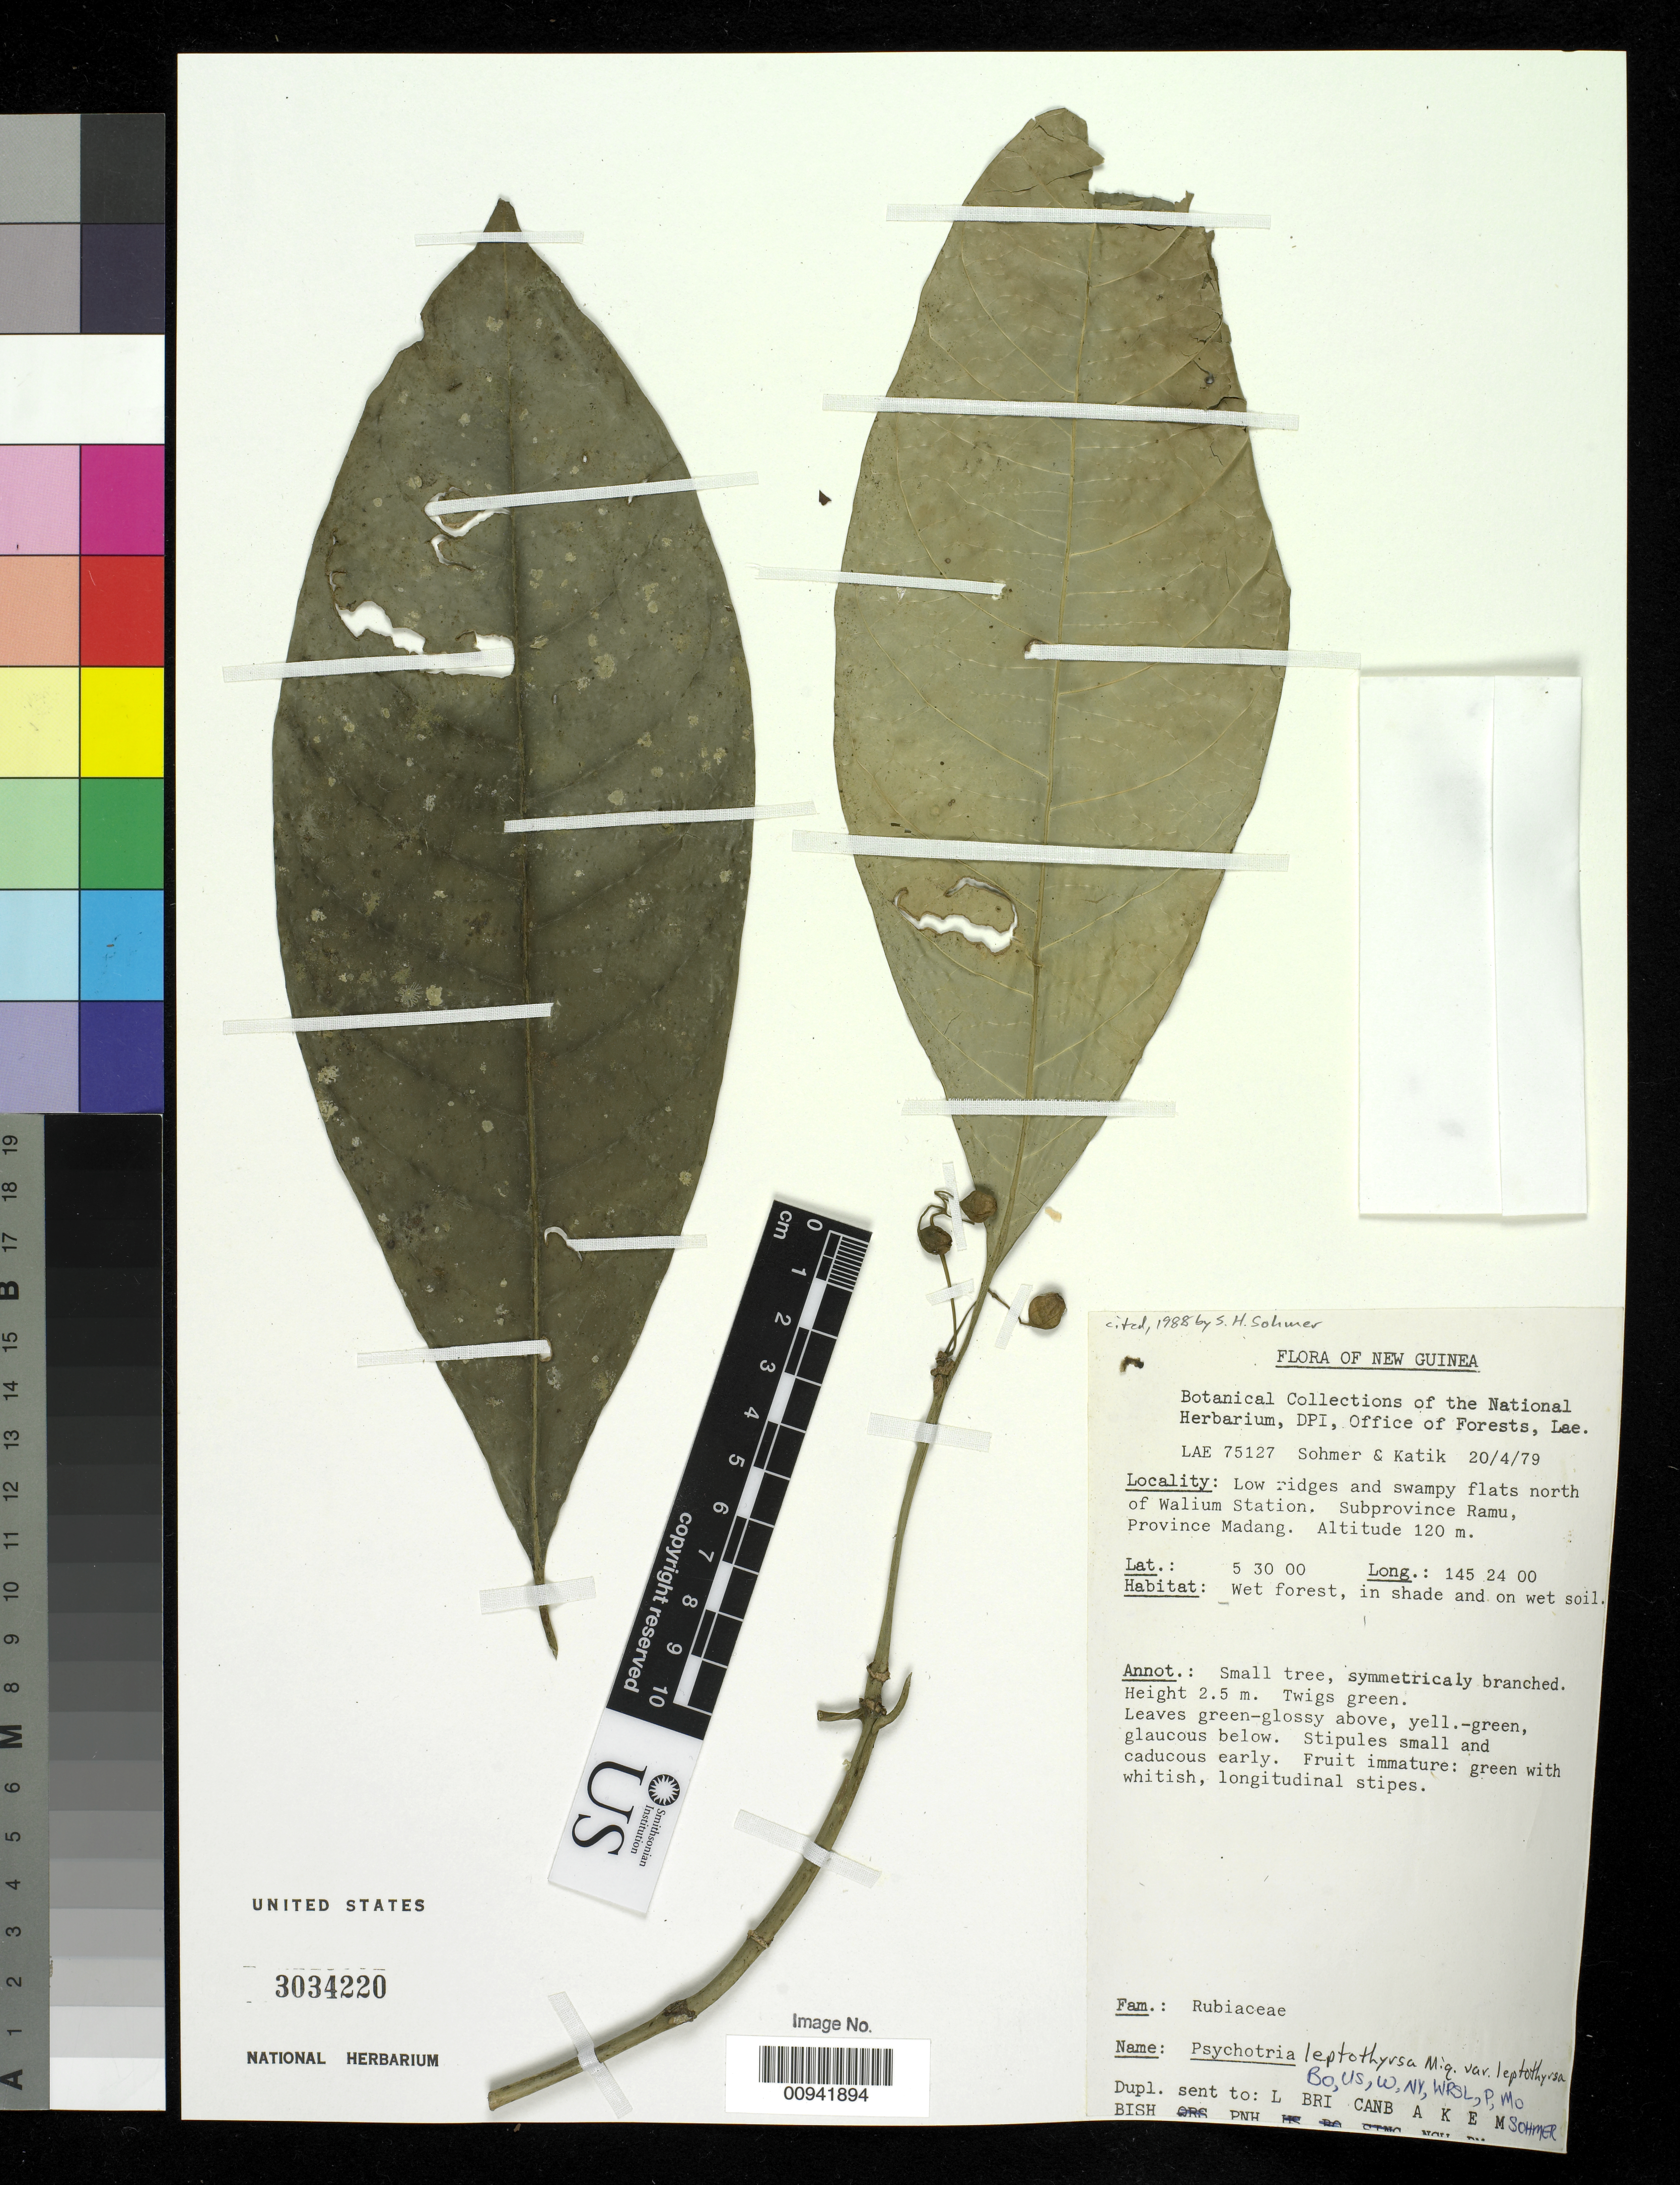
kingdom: Plantae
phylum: Tracheophyta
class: Magnoliopsida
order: Gentianales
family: Rubiaceae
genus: Psychotria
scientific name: Psychotria leptothyrsa var. leptothyrsa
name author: Miq.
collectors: S. H. Sohmer & P. Katik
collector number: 75127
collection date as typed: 20 Apr 1979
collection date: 1979-04-20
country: Papua New Guinea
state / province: Madang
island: New Guinea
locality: Low ridges and swampy flats north of Walium Station. Subprovince Ramu.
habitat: Wet forest, in shade and on wet soil.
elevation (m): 120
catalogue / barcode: US 3034220